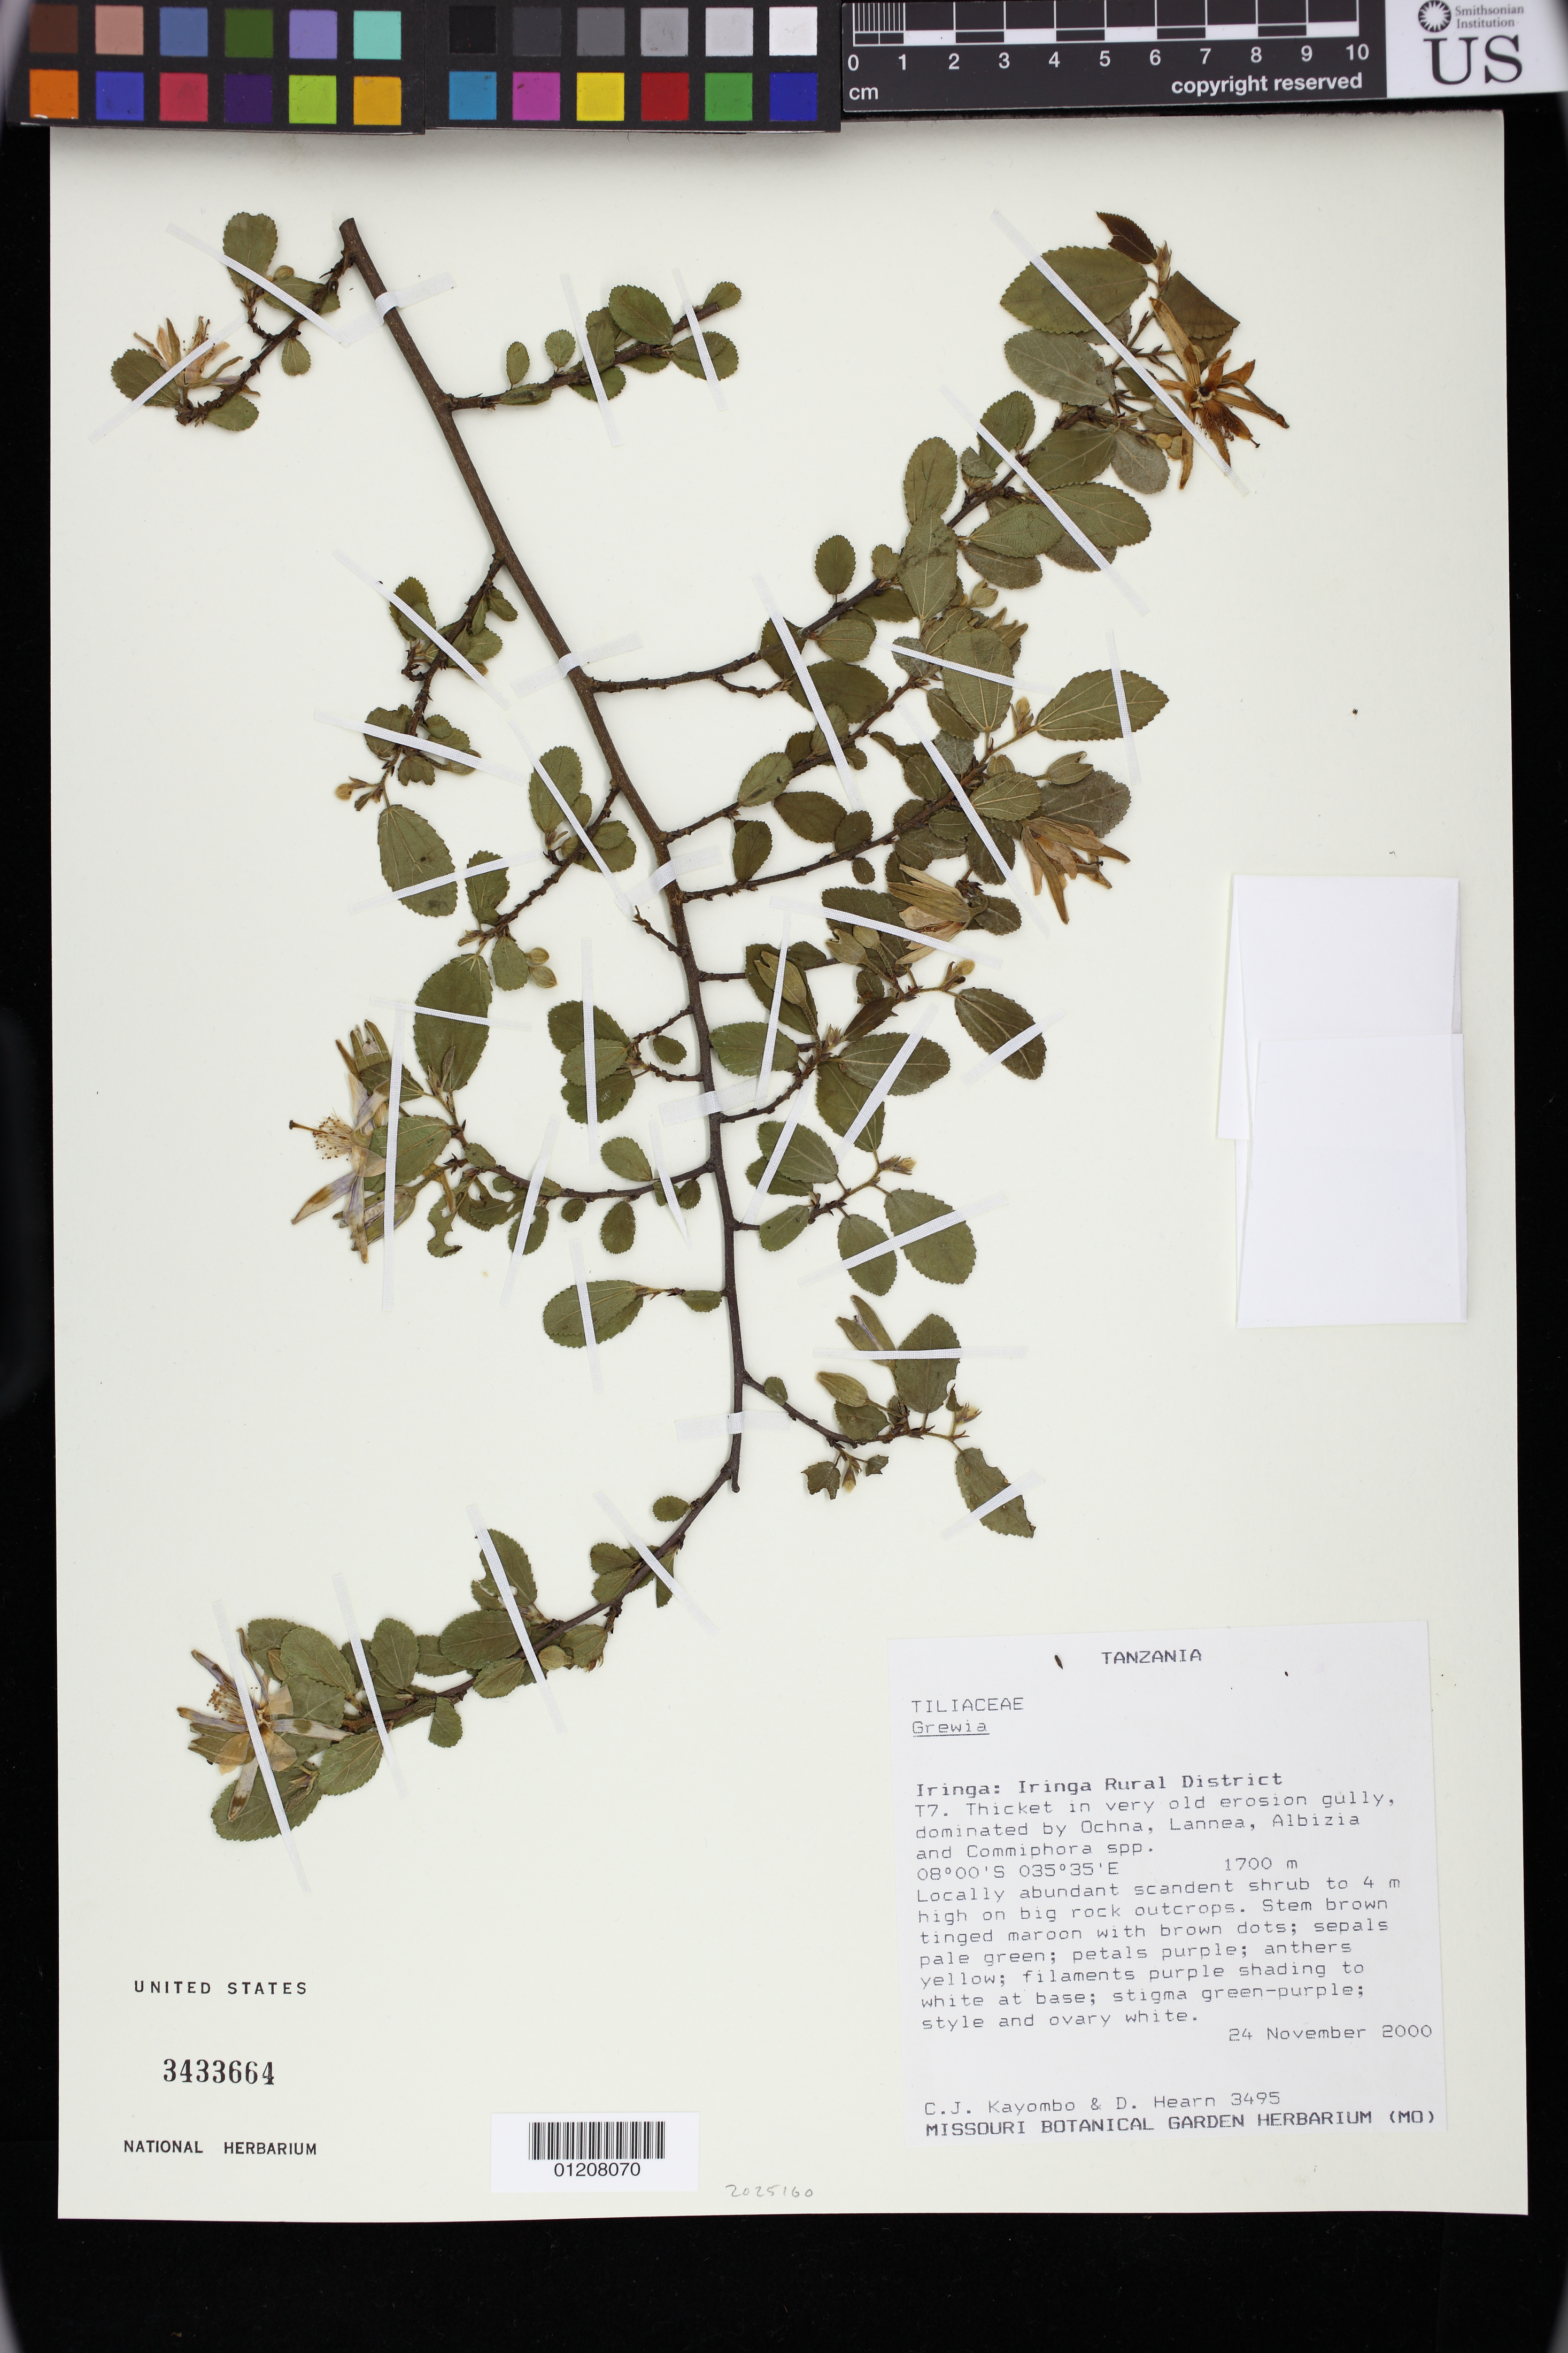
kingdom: Plantae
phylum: Tracheophyta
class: Magnoliopsida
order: Malvales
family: Malvaceae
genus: Grewia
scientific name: Grewia sp.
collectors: D. Hearn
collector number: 3495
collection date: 2000-11-24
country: Tanzania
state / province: Iringa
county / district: Iringa Rural District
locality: T7. Thicket in very old erosion gully, dominated by Ochna, Lannea, Albizia and Commiphora spp.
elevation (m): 1700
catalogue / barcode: US 3433664